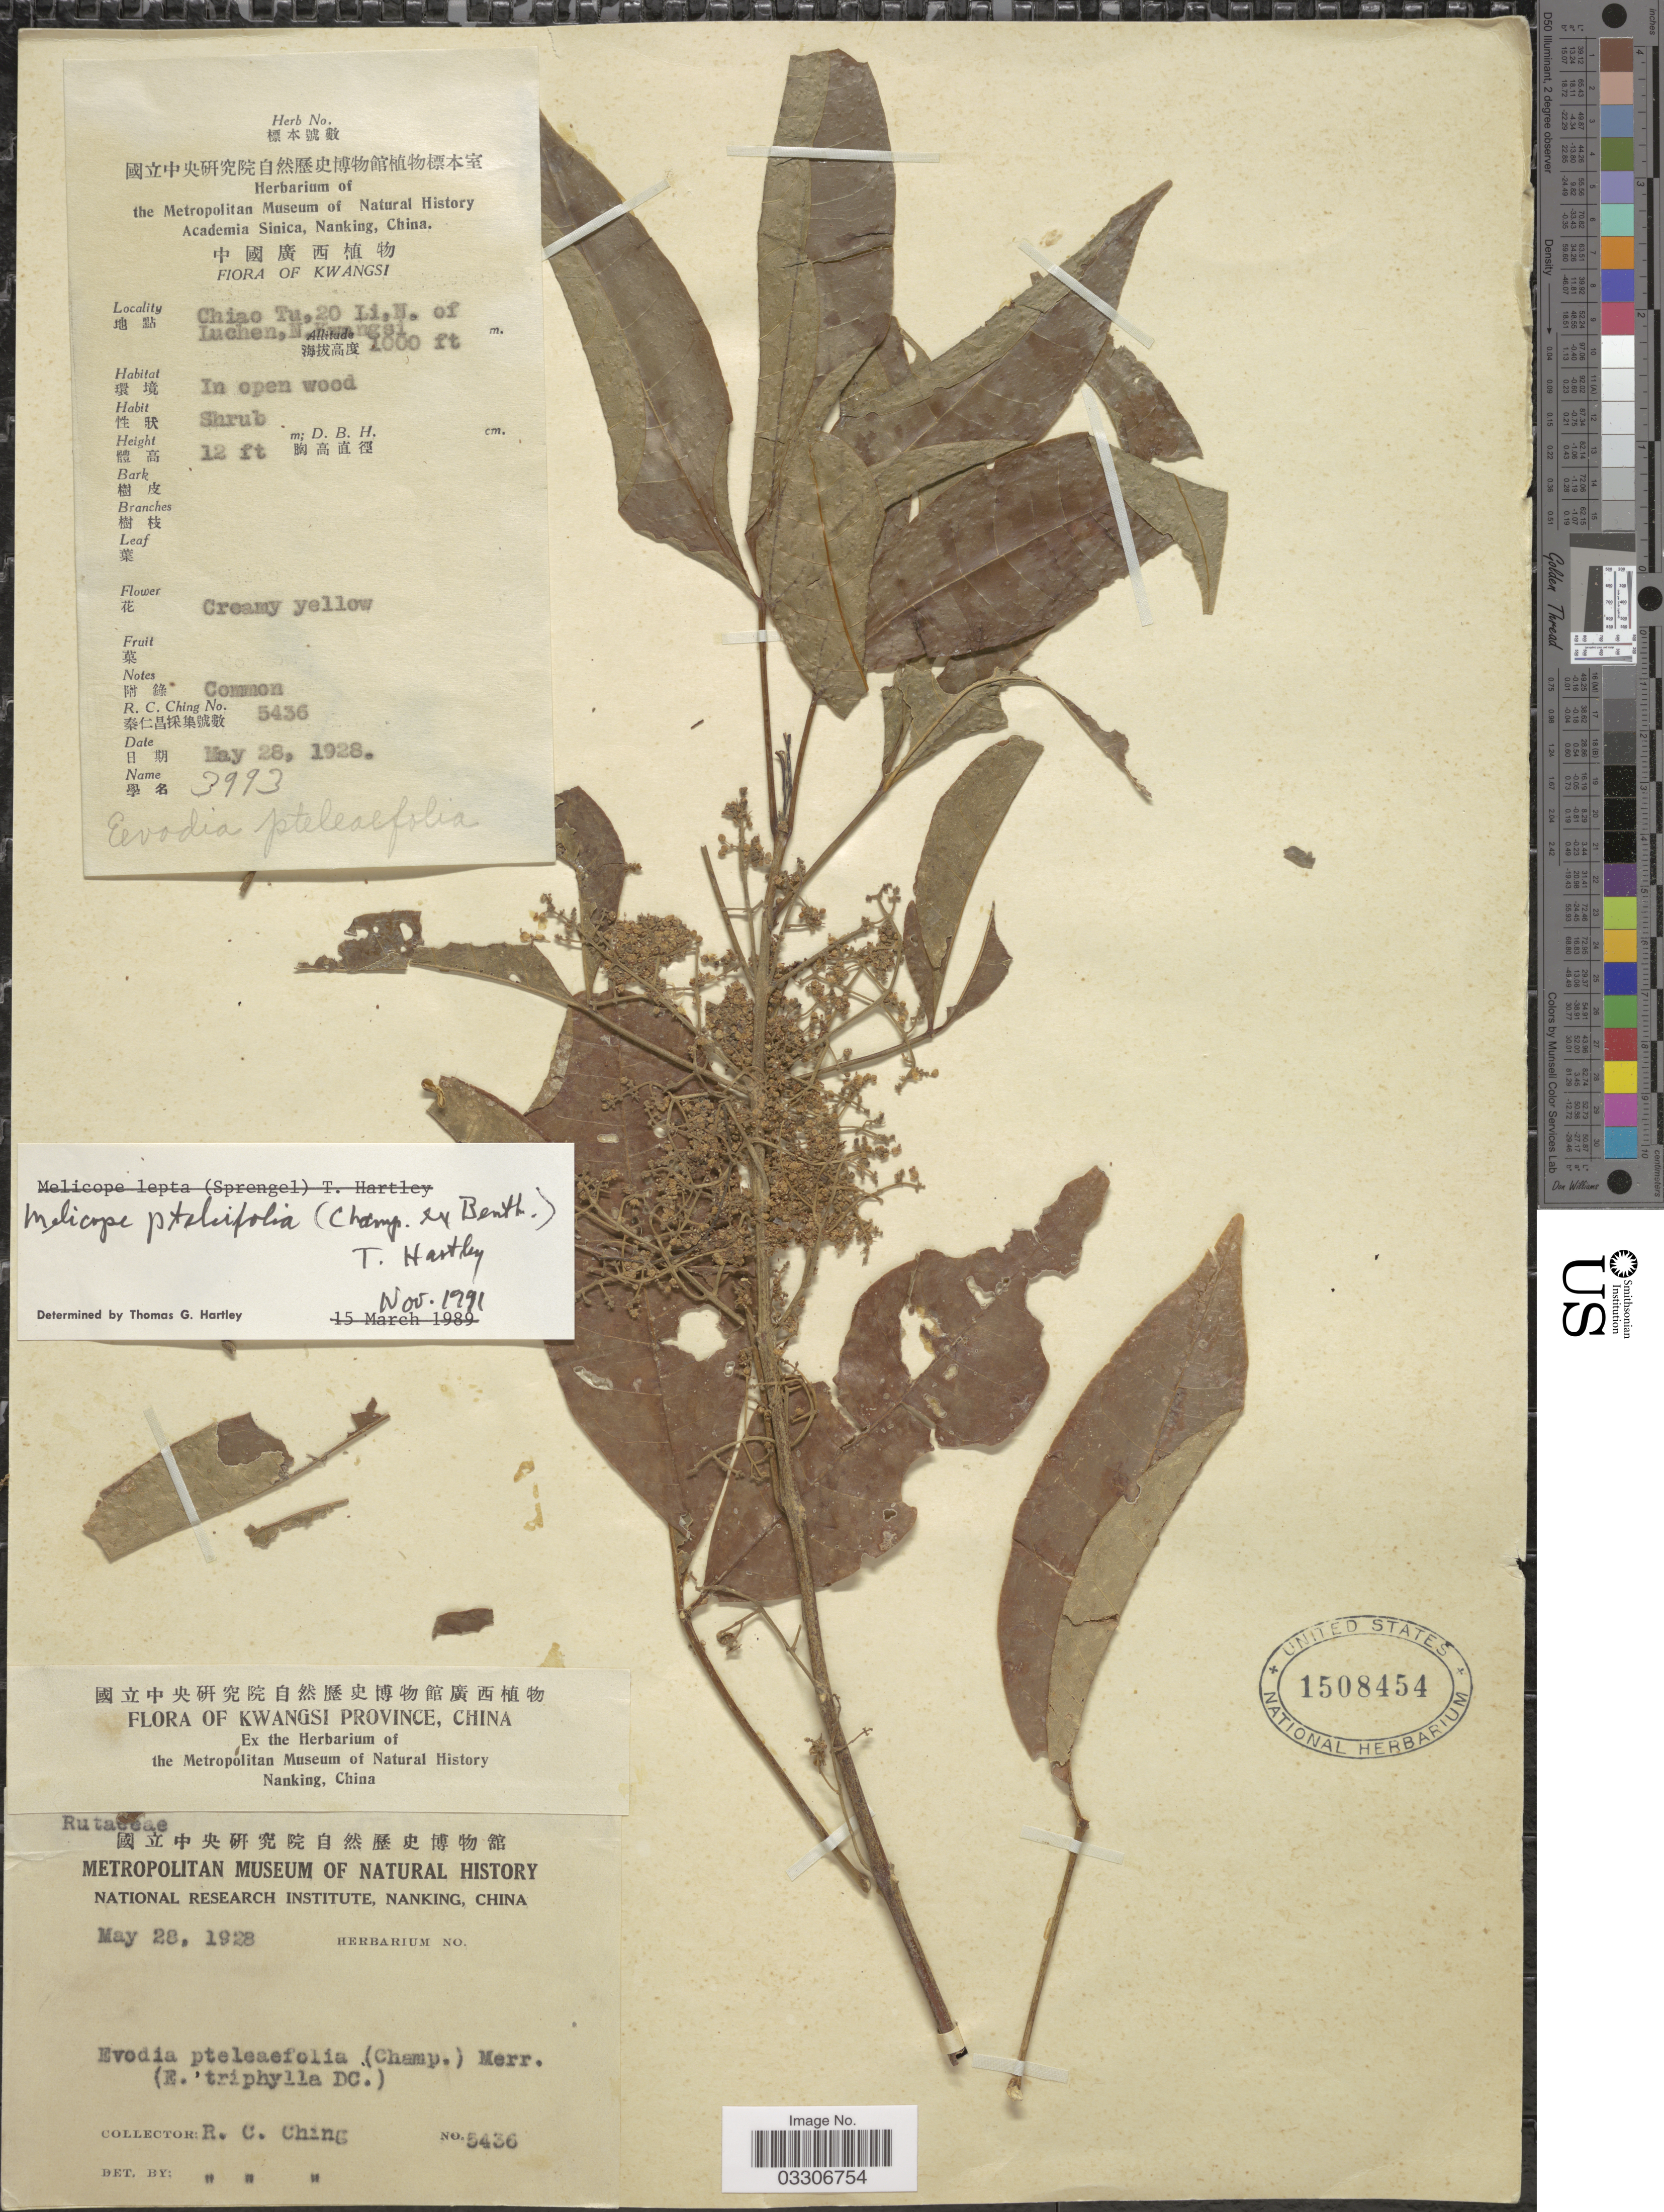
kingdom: Plantae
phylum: Tracheophyta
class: Magnoliopsida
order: Sapindales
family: Rutaceae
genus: Melicope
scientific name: Melicope pteleifolia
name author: (Champ. ex Benth.) T.G. Hartley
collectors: R. C. Ching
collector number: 5436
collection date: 1928-05-28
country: China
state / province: Guangxi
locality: Kwangsi Province. Chiao Tu, 20 Li. N. of Luchen, N. Kwangsi.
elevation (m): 305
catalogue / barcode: US 1508454